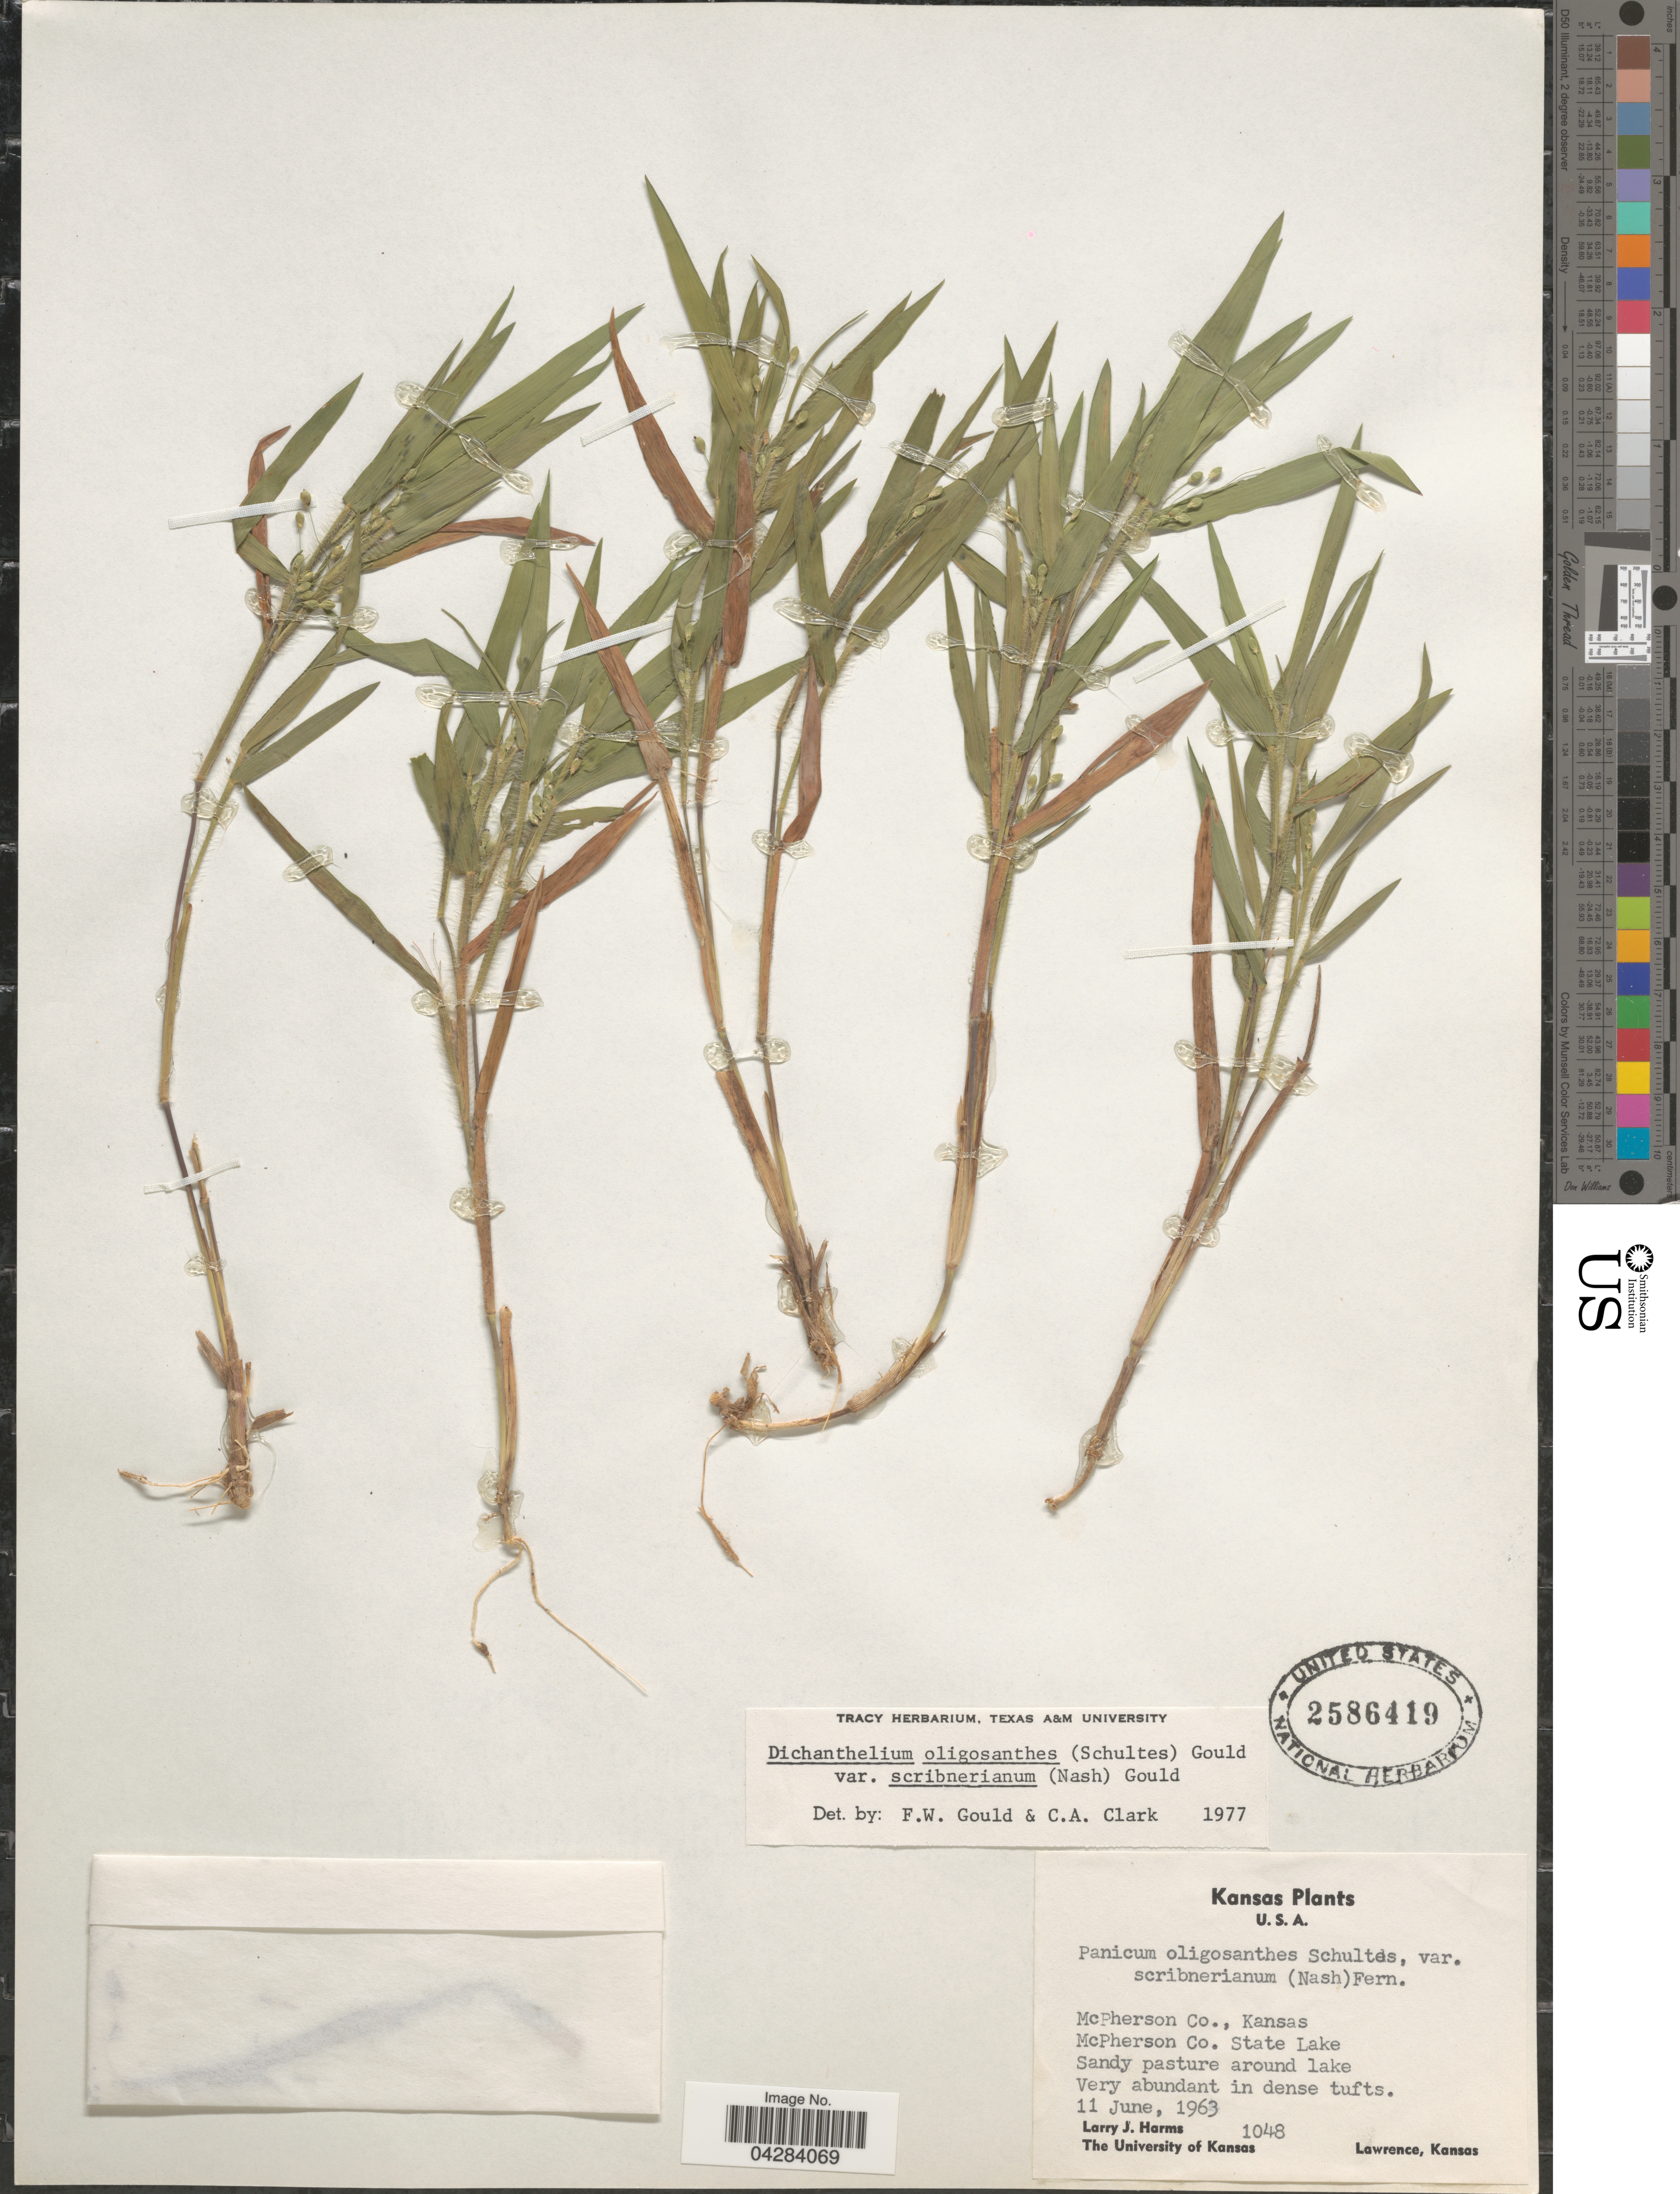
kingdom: Plantae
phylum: Tracheophyta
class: Liliopsida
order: Poales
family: Poaceae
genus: Dichanthelium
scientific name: Dichanthelium oligosanthes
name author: (Schult.) Gould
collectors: L. Harms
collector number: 1048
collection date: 1963-06-11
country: United States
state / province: Kansas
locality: McPherson Co. McPherson Co. State Lake. Sandy pasture around lake.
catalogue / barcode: US 2586419